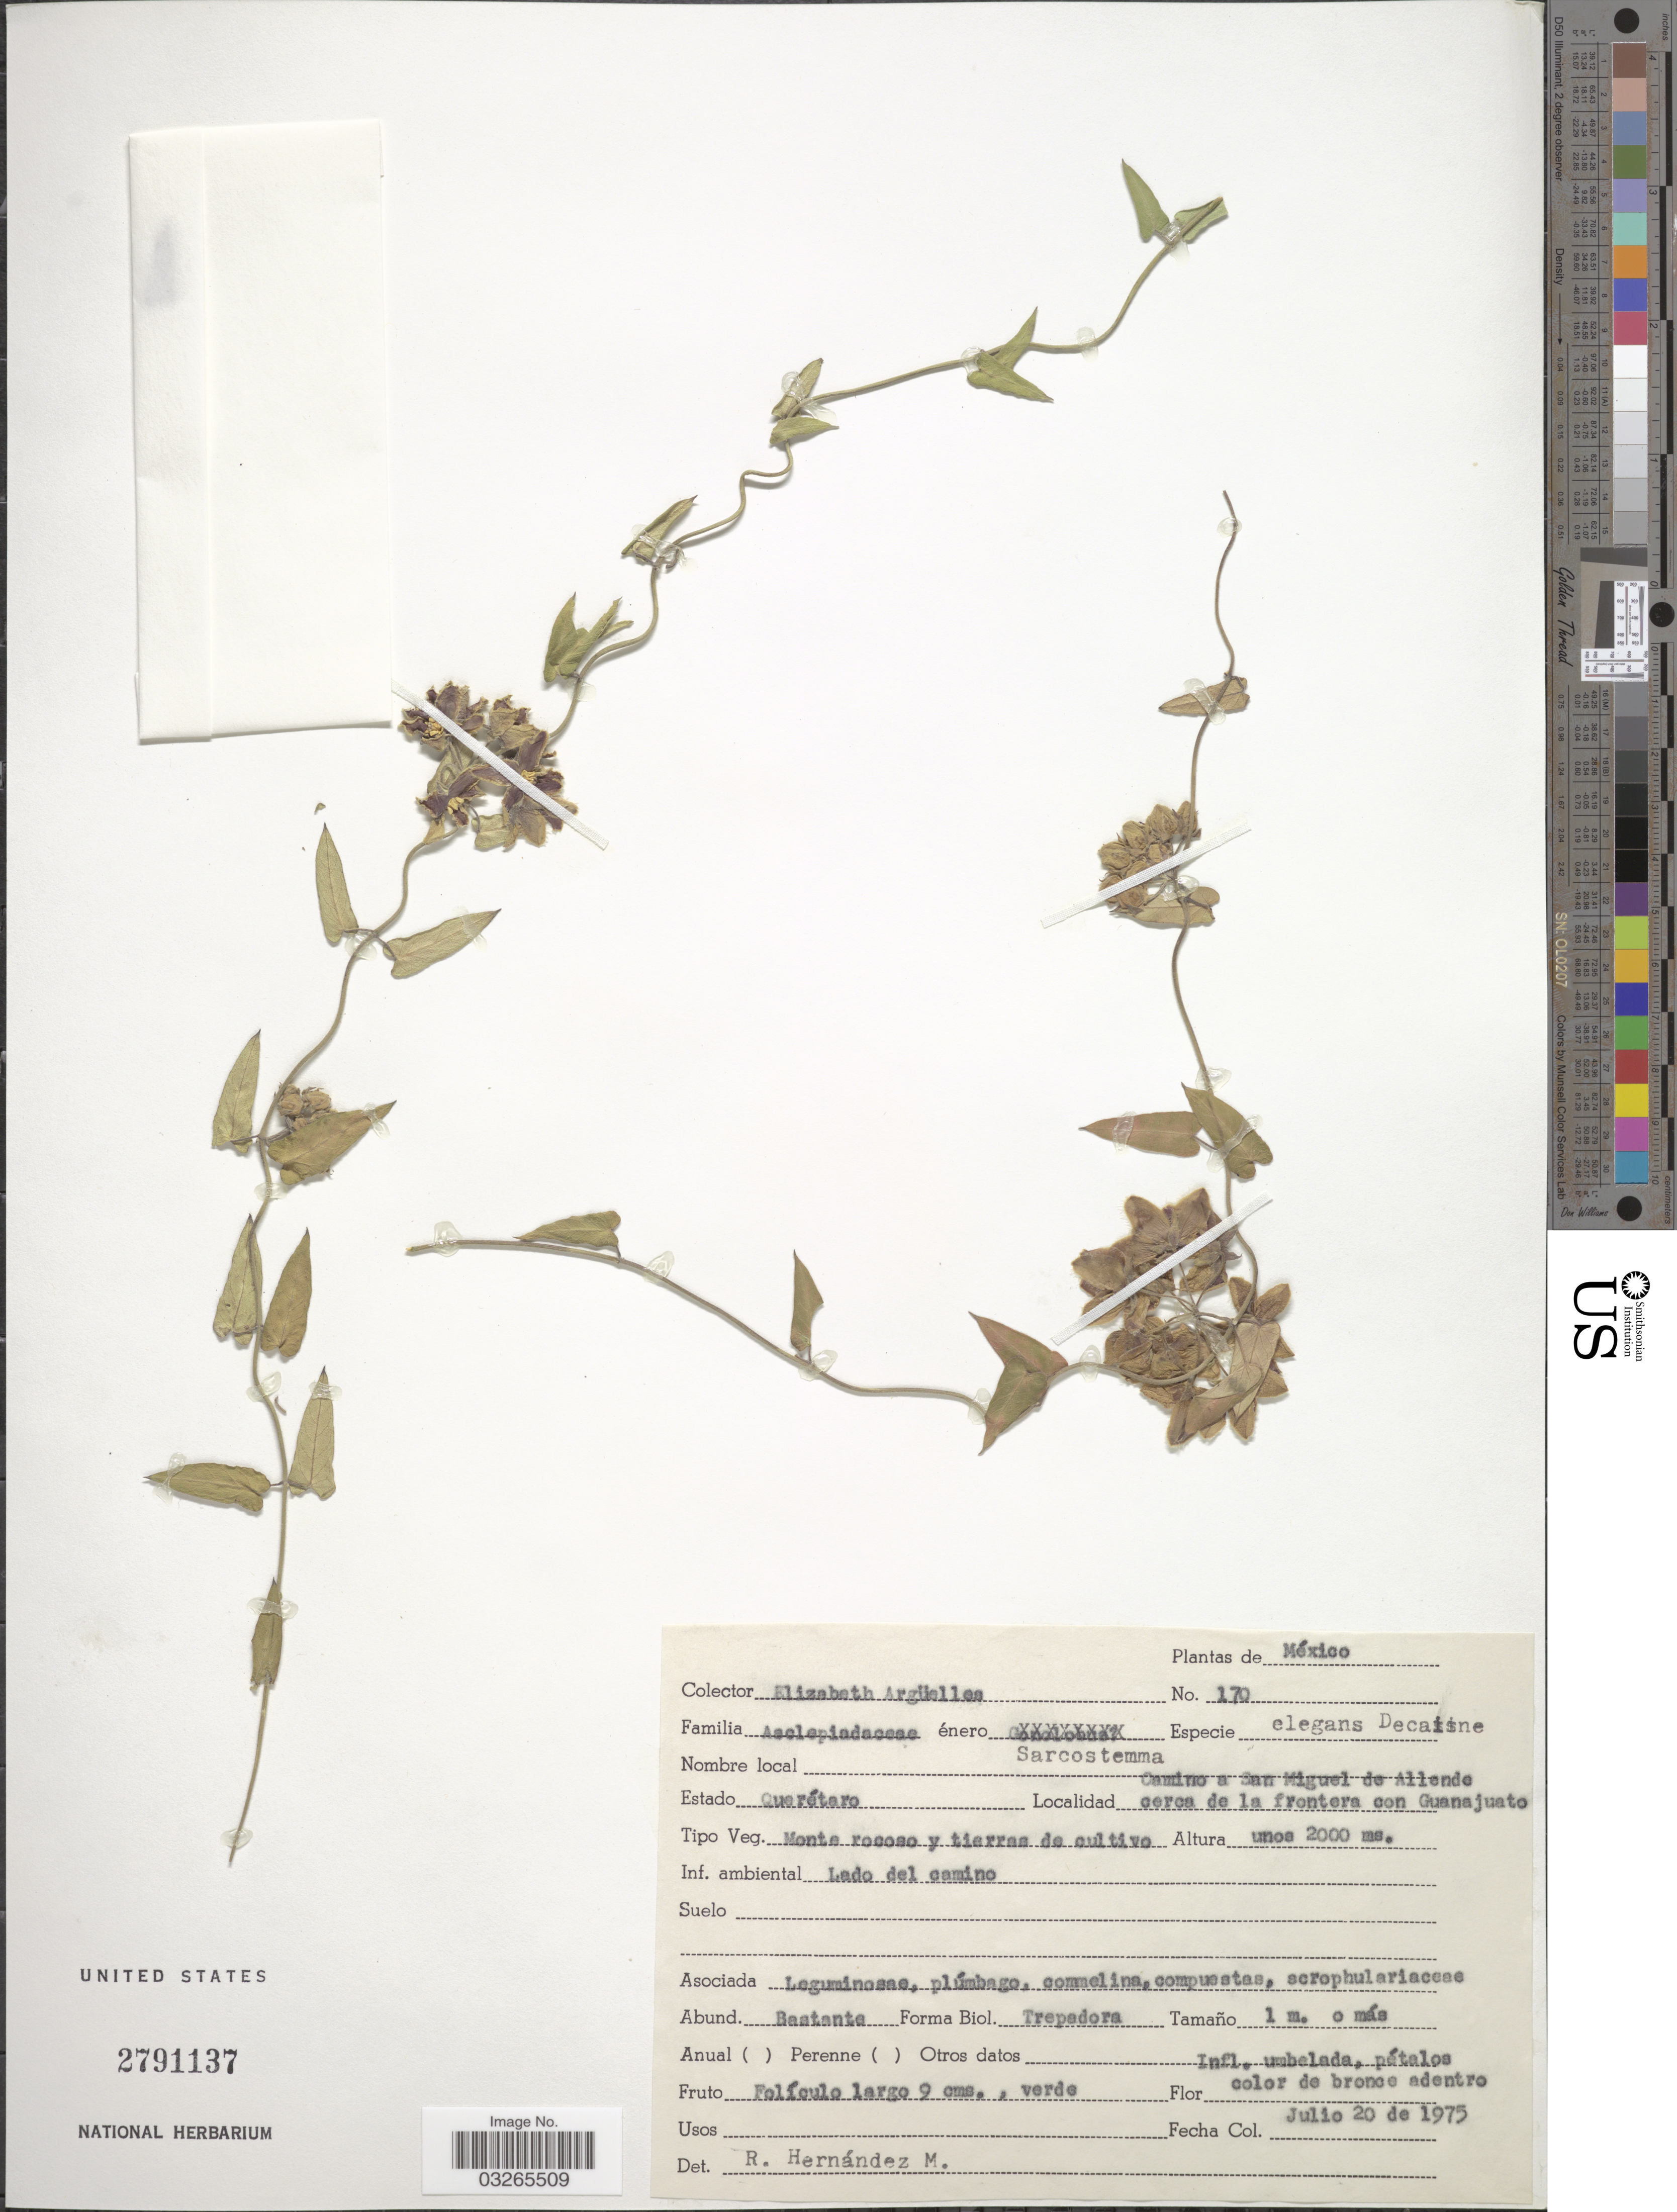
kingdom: Plantae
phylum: Tracheophyta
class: Magnoliopsida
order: Gentianales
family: Apocynaceae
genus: Sarcostemma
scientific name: Sarcostemma elegans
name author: Decne.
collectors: E. Argüelles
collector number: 170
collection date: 1975-07-20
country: Mexico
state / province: Querétaro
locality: Camino a San Miguel de Allende cerca de la frontera con Guanajuato.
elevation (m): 2000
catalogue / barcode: US 2791137